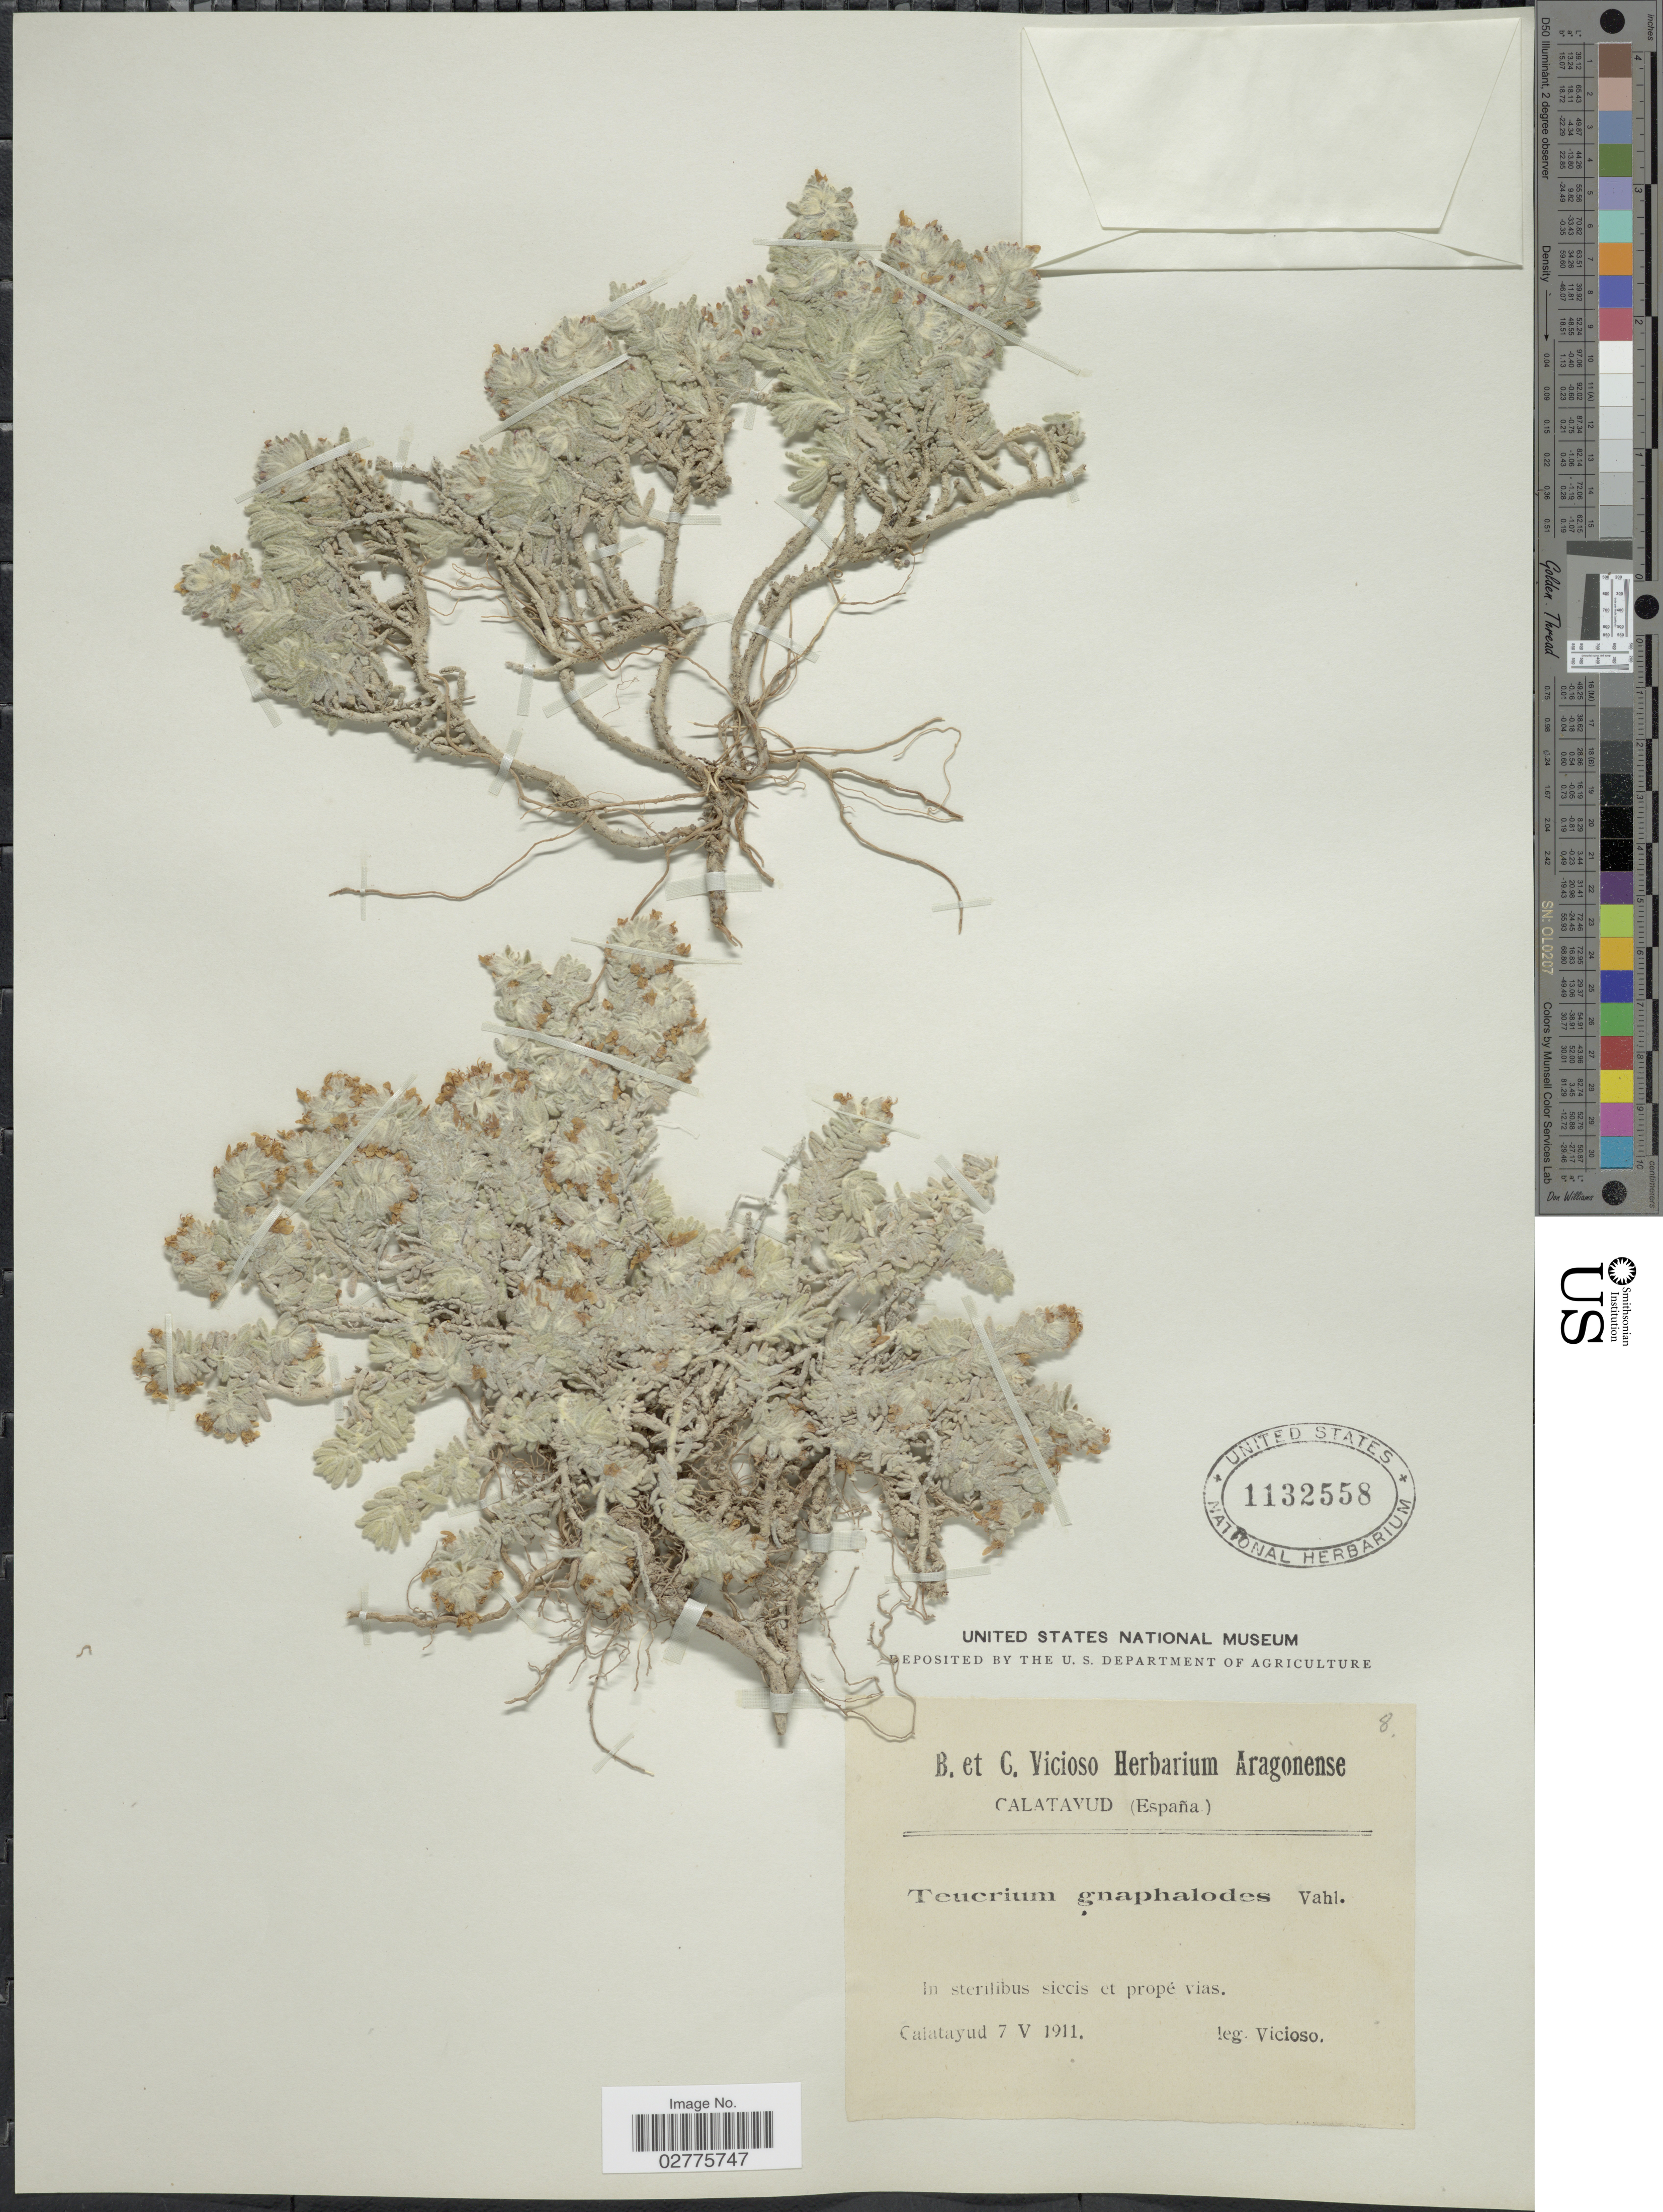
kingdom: Plantae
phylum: Tracheophyta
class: Magnoliopsida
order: Lamiales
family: Lamiaceae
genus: Teucrium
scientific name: Teucrium gnaphalodes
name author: L'Hér.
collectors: Vicioso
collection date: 1911-05-07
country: Spain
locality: Calatayud.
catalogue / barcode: US 1132558